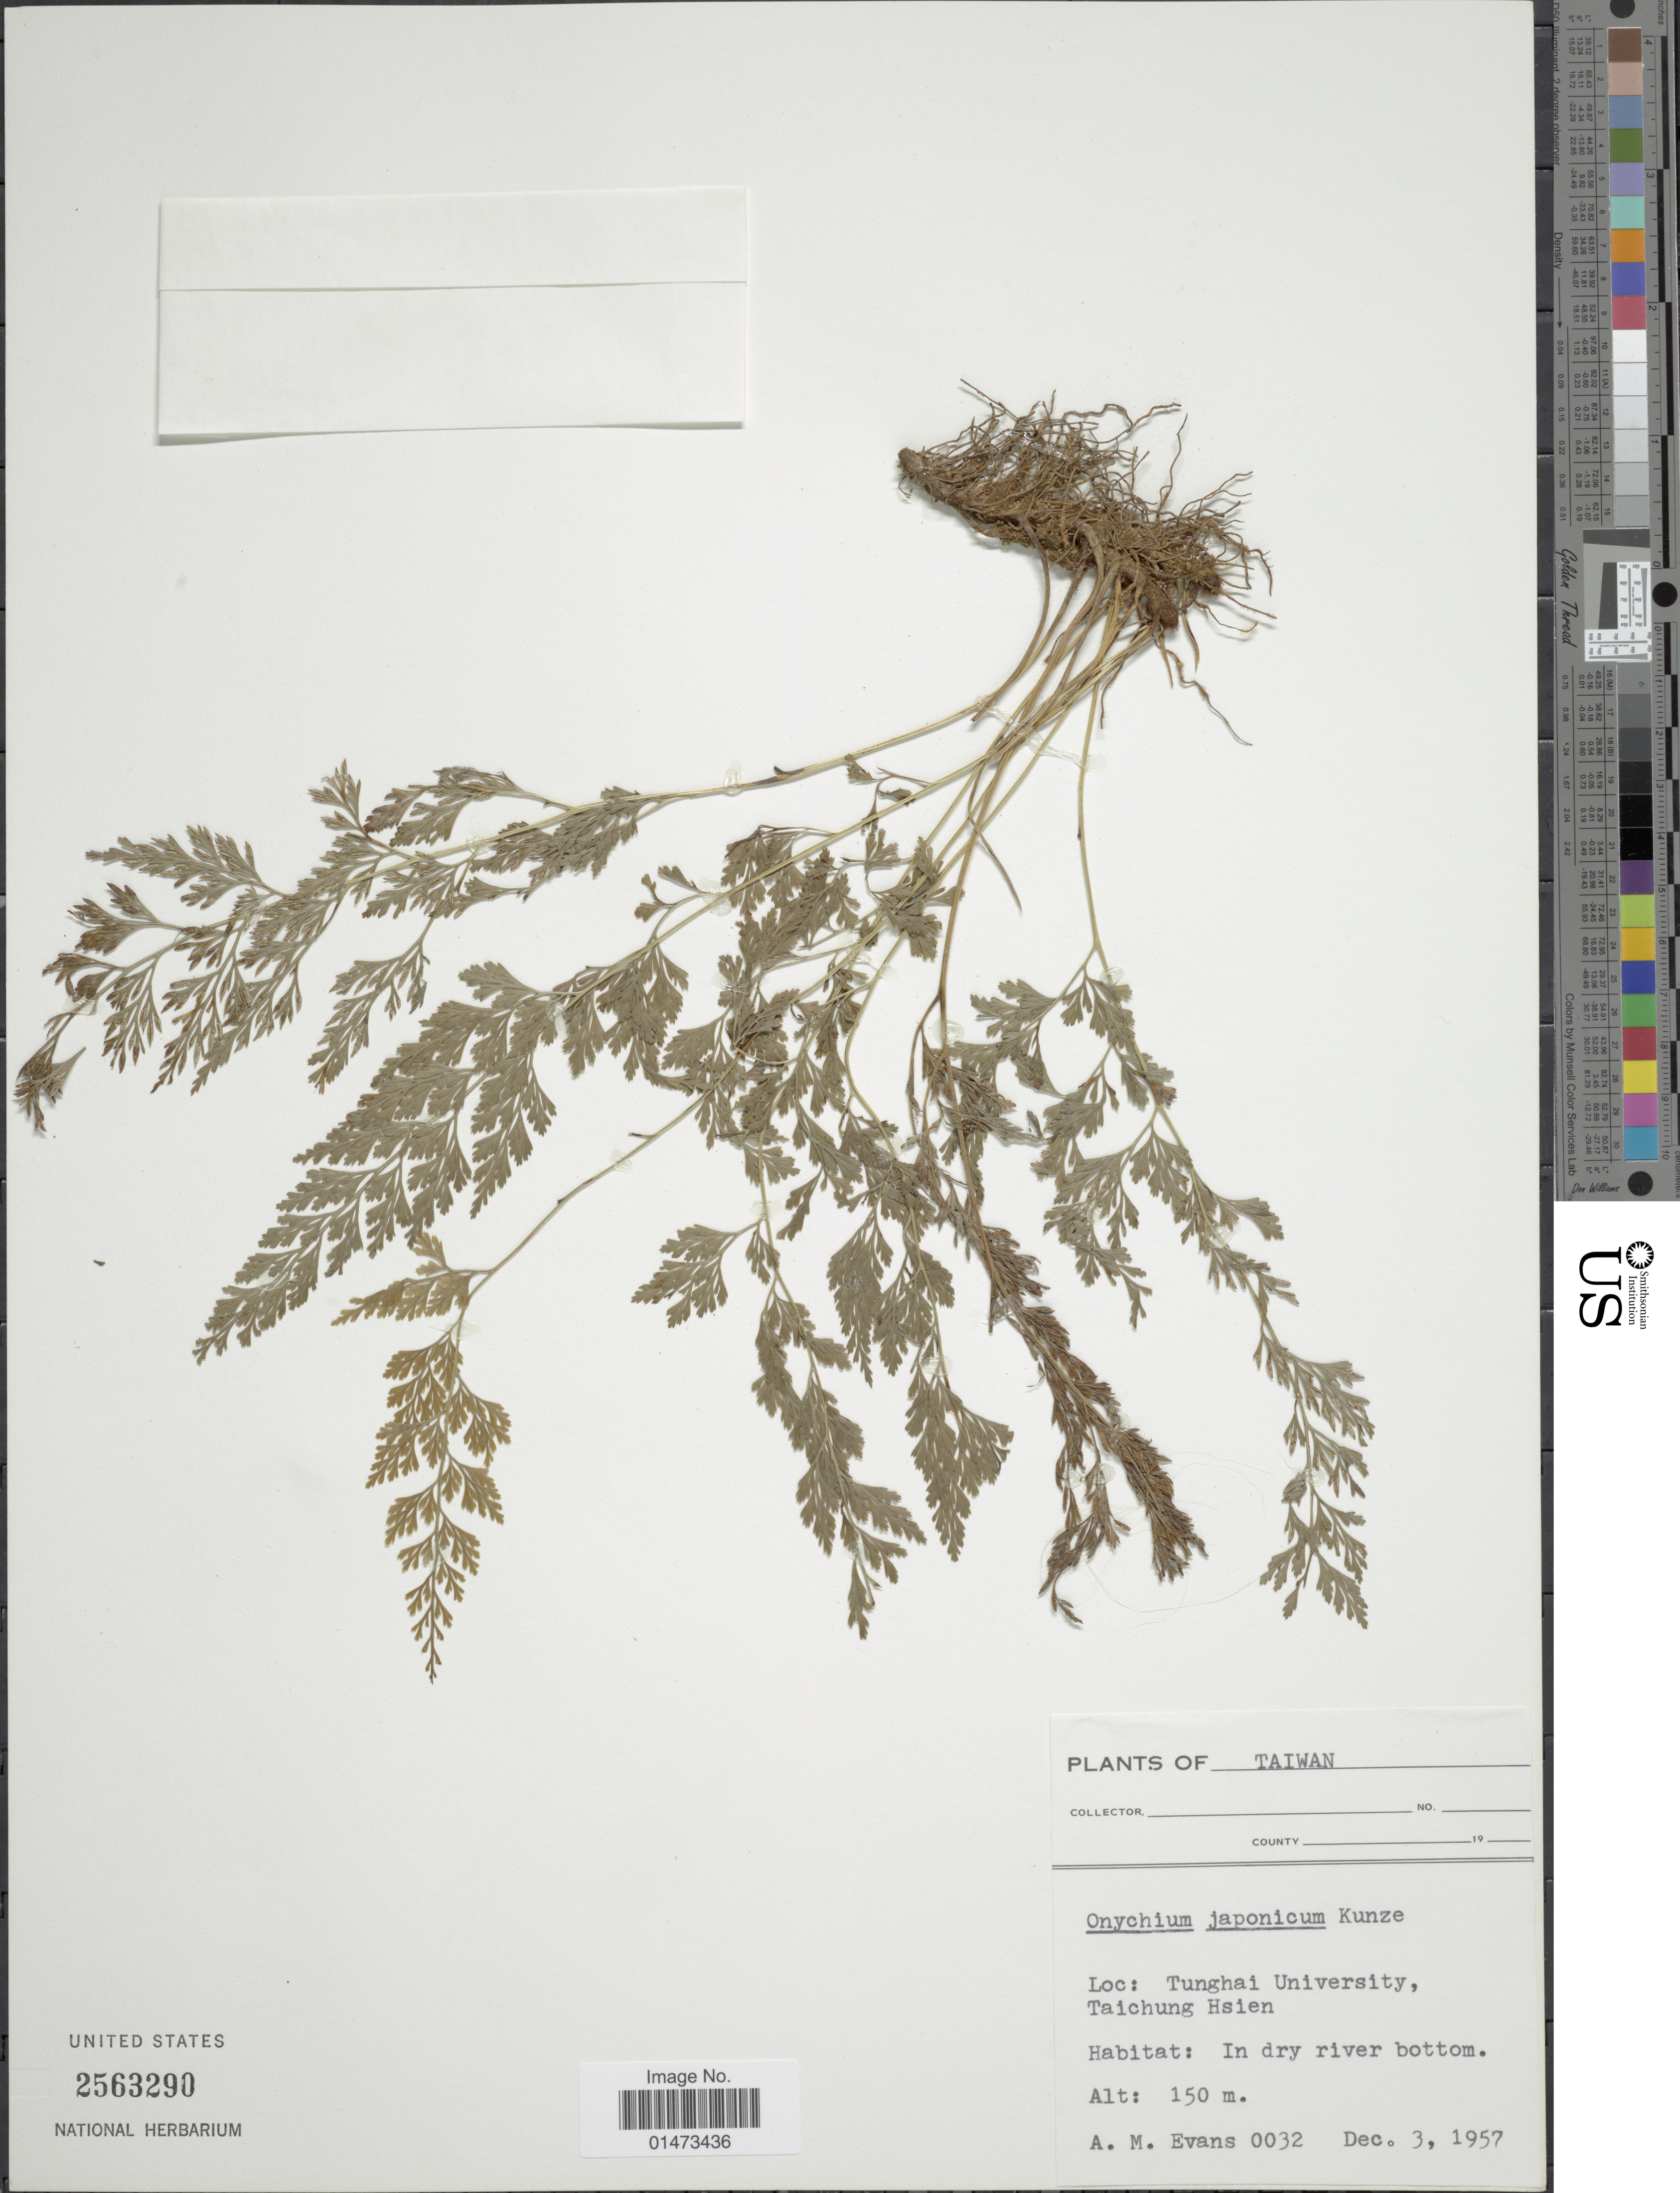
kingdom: Plantae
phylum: Tracheophyta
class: Polypodiopsida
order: Polypodiales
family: Pteridaceae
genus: Onychium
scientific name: Onychium japonicum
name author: (Thunb.) Kunze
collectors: A. M. Evans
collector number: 0032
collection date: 1957-12-03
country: Taiwan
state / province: Taichung City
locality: Tunghai University, Taichung Hsien.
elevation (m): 150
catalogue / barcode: US 2563290